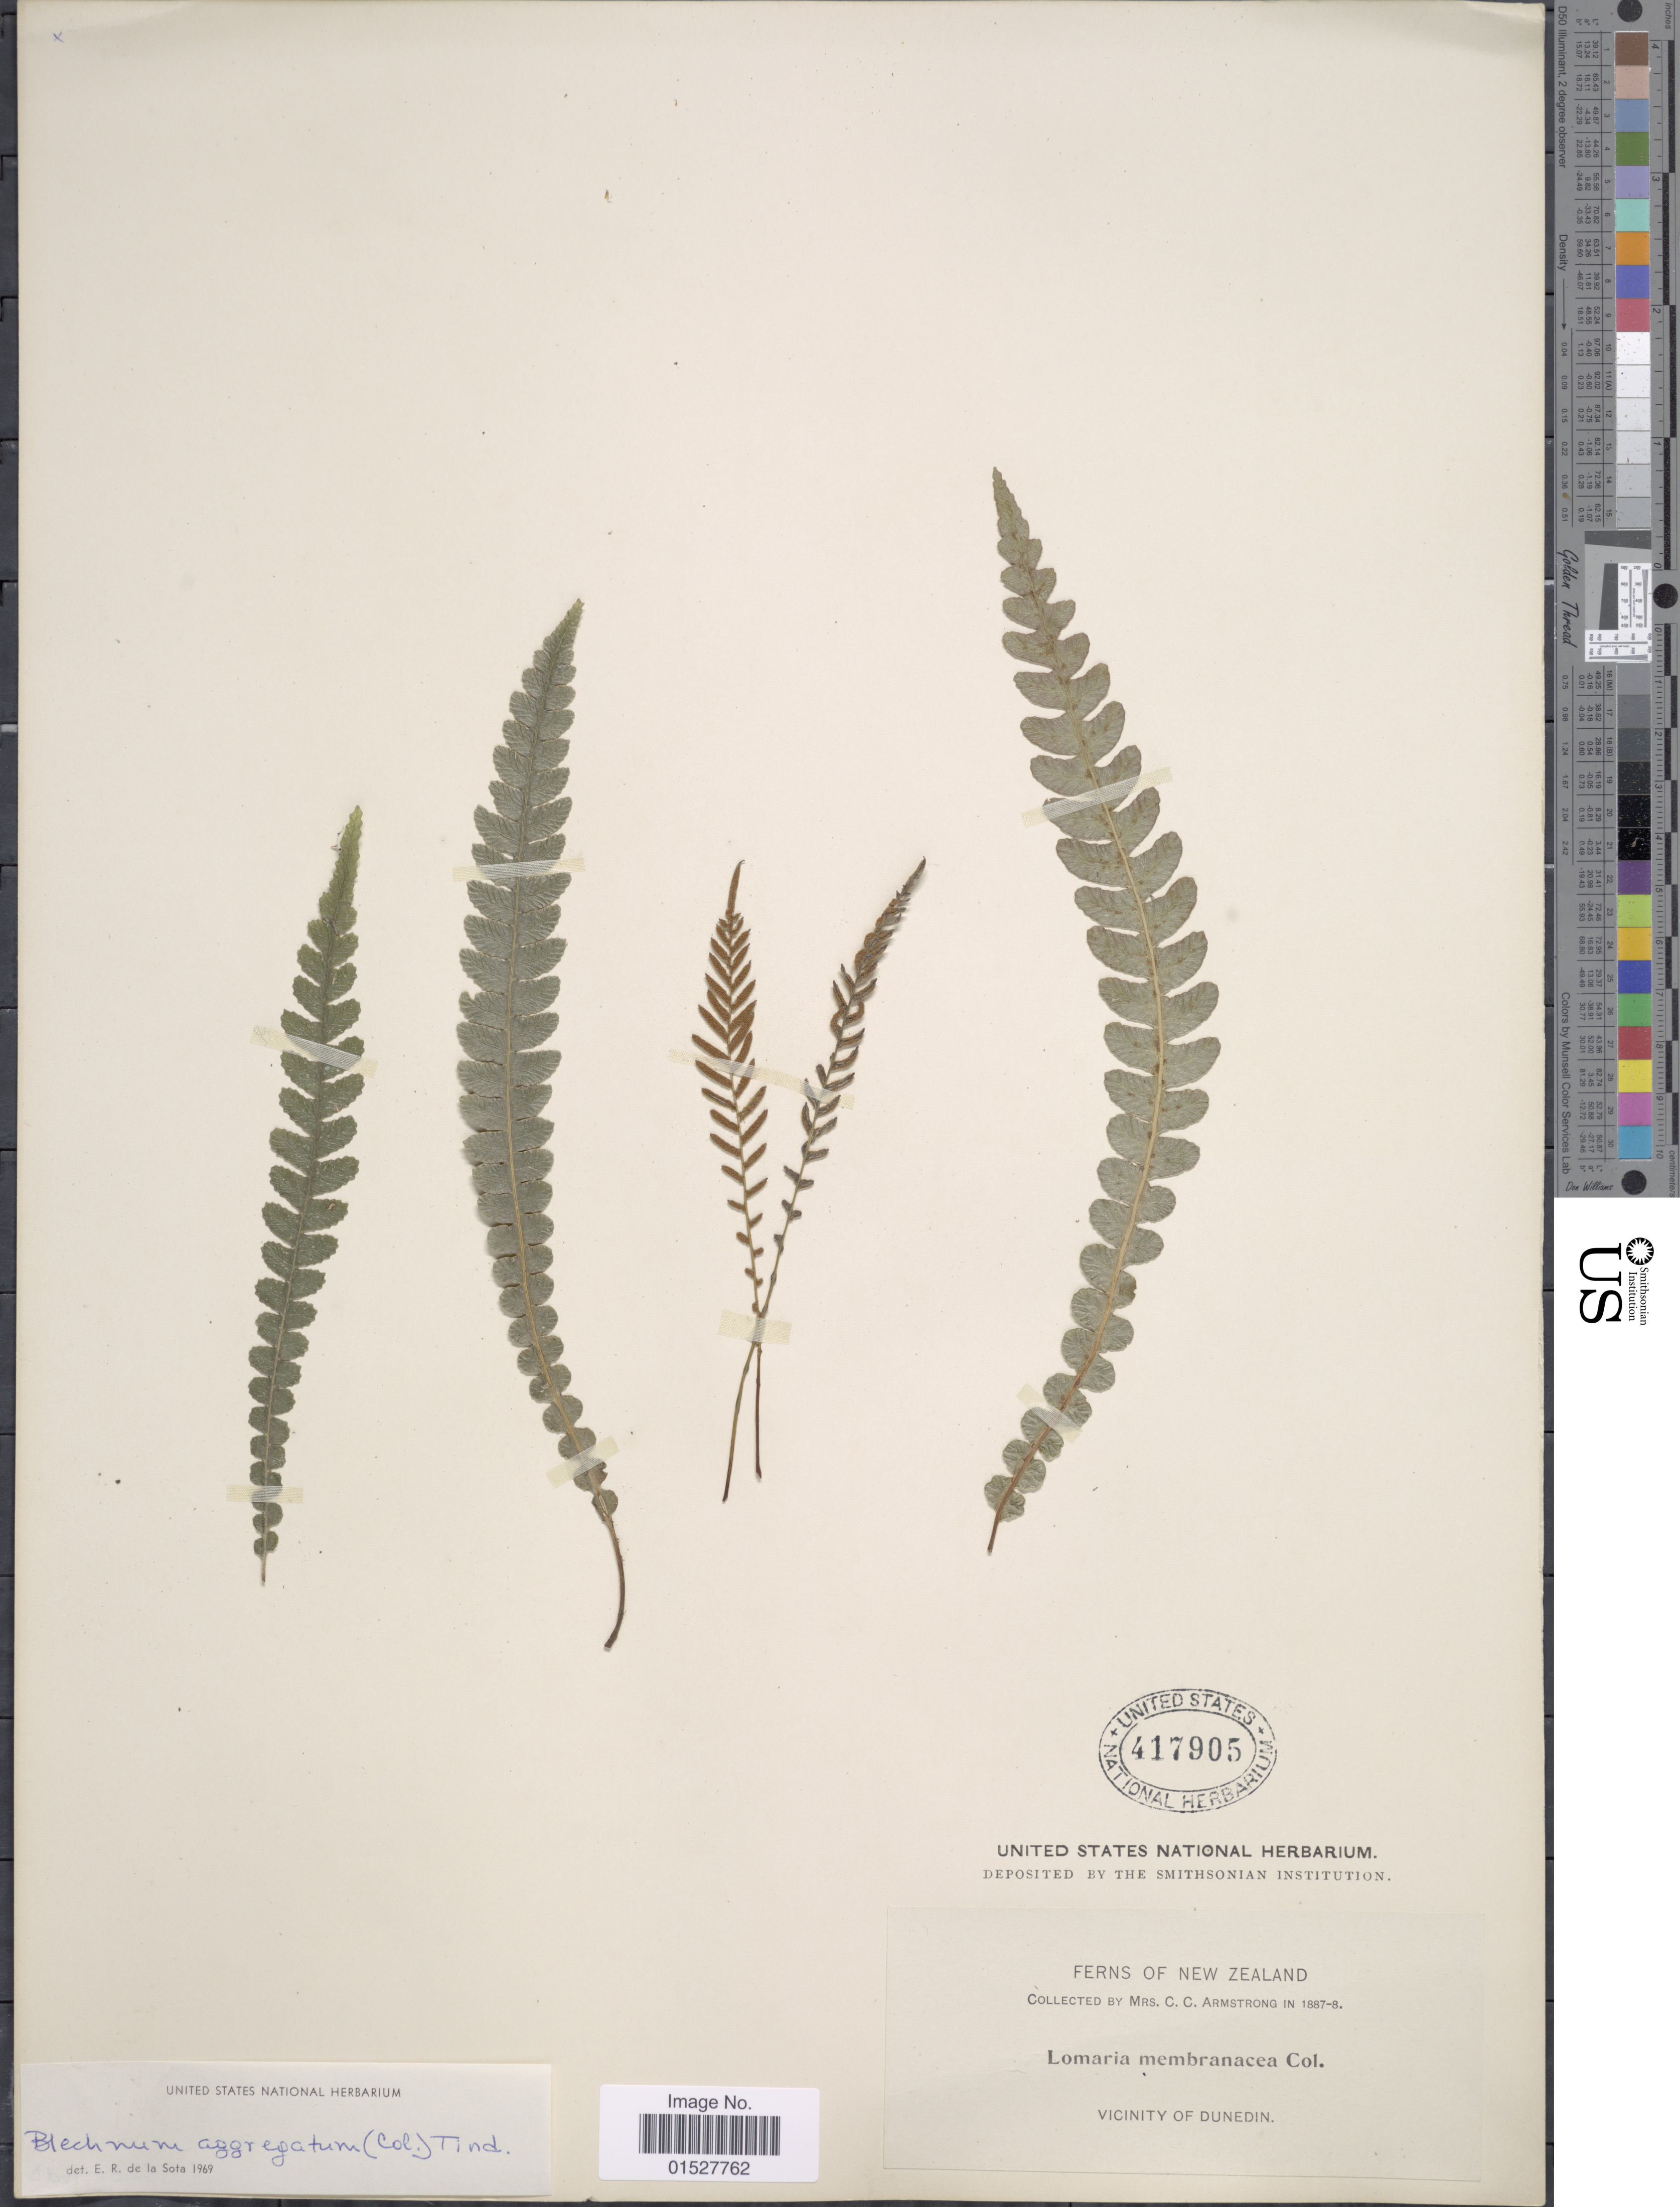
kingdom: Plantae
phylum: Tracheophyta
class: Polypodiopsida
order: Polypodiales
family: Blechnaceae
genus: Blechnum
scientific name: Blechnum aggregatum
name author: (Colenso) Tindale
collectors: C. Armstrong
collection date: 1887/1888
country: New Zealand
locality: Vicinity of Dunedin.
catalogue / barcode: US 417905